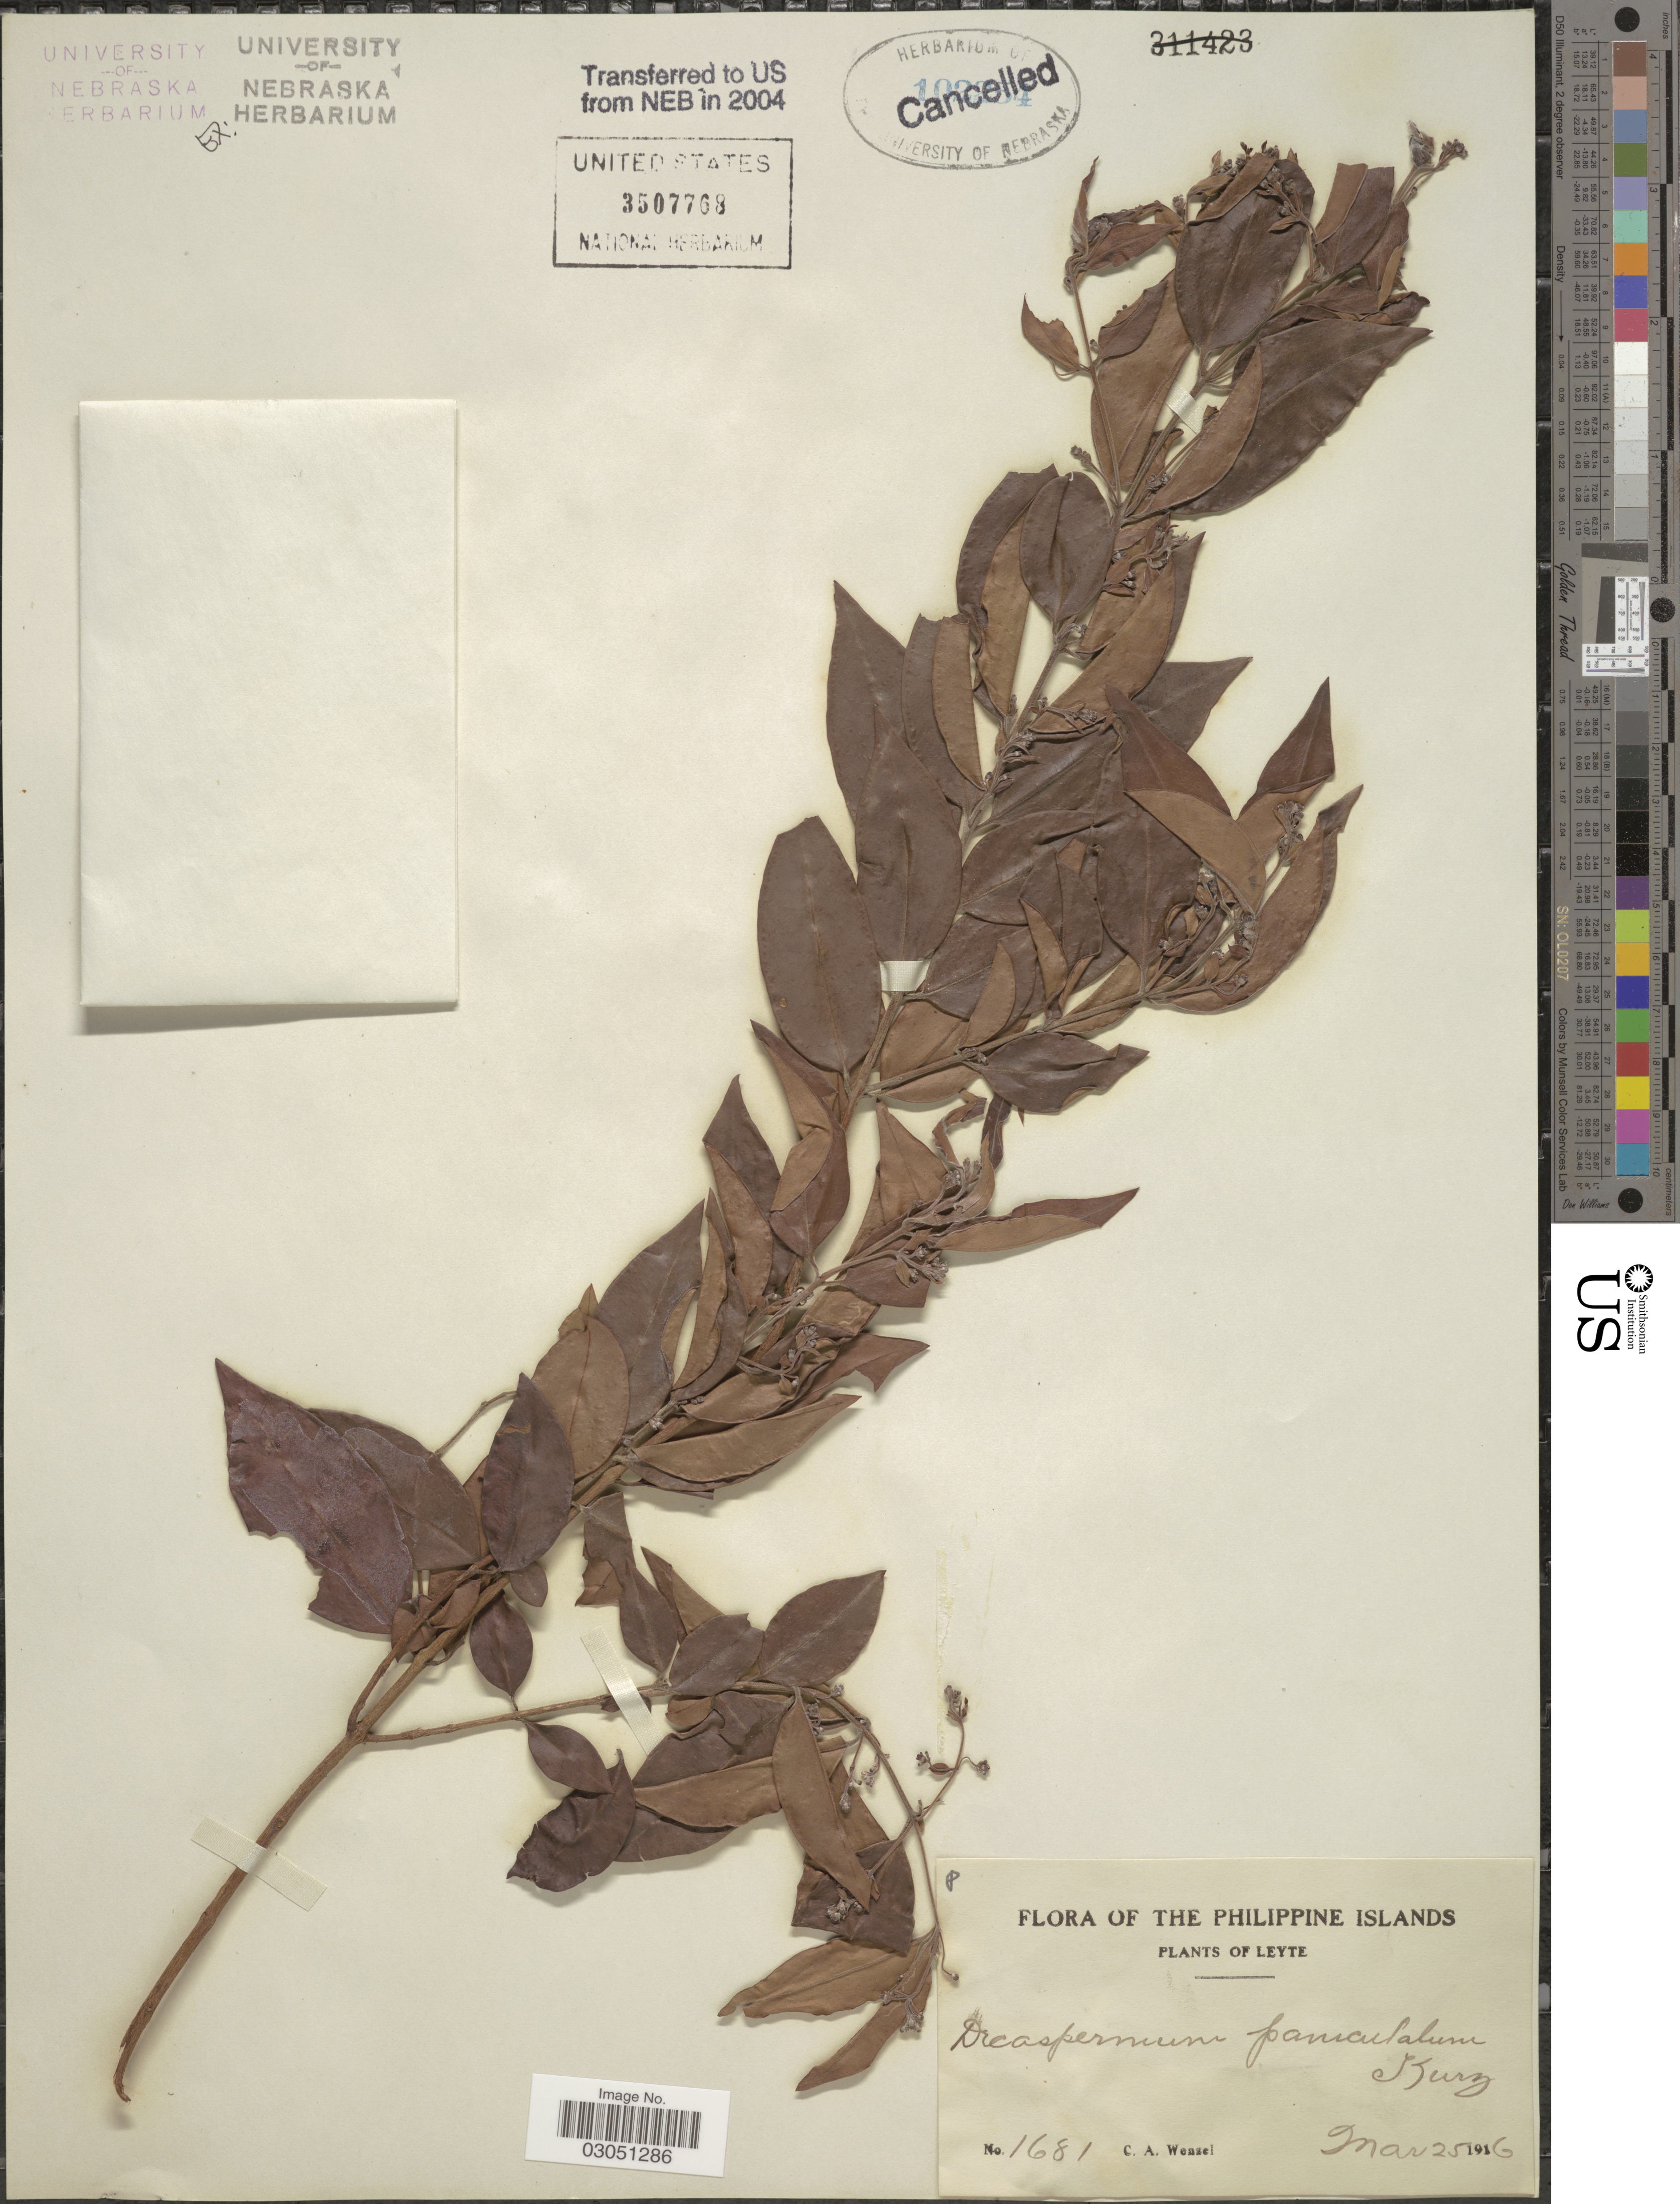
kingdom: Plantae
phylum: Tracheophyta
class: Magnoliopsida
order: Myrtales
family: Myrtaceae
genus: Decaspermum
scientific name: Decaspermum fruticosum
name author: J.R. Forst. & G. Forst.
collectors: C. Wenzel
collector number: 1681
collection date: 1916-03-25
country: Philippines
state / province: Eastern Visayas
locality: The Philippine Islands, Leyte.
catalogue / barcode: US 3507768